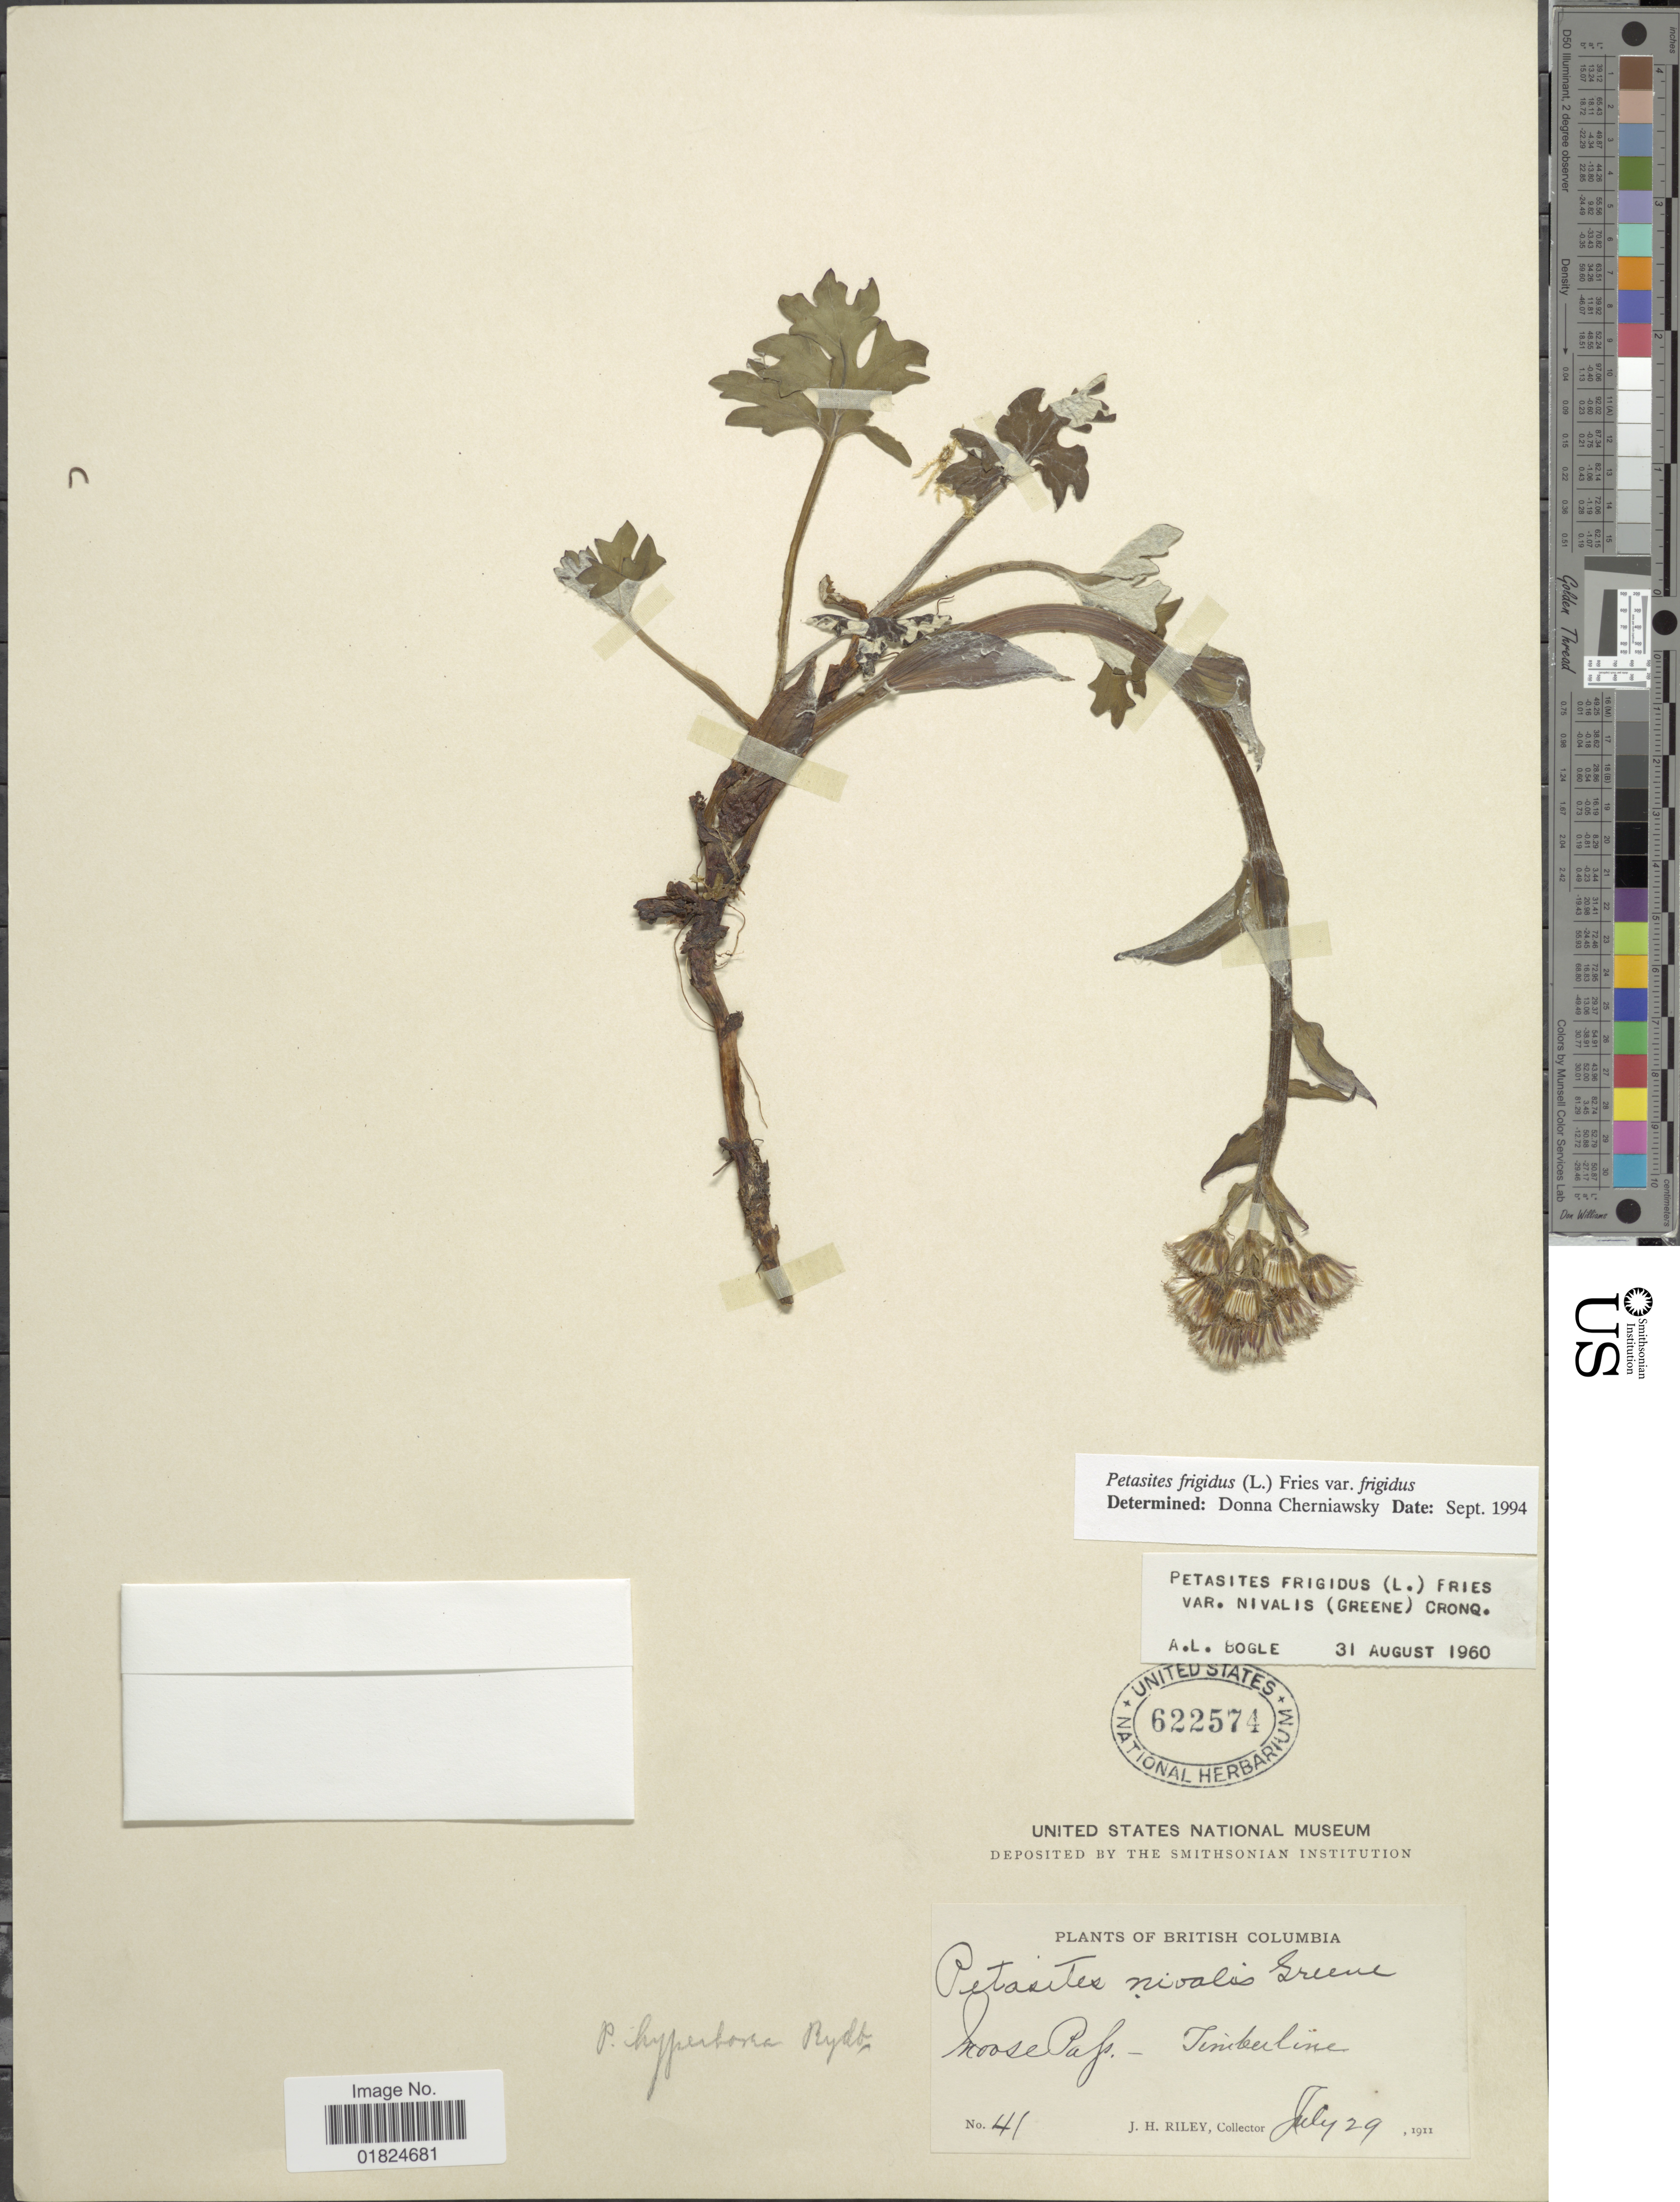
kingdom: Plantae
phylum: Tracheophyta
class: Magnoliopsida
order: Asterales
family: Asteraceae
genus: Petasites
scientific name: Petasites frigidus var. frigidus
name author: (L.) Fr.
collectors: J. H. Riley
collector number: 41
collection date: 1911-07-29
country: Canada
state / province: British Columbia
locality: British Columbia. Moose Pass- Timberline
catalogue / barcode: US 622574